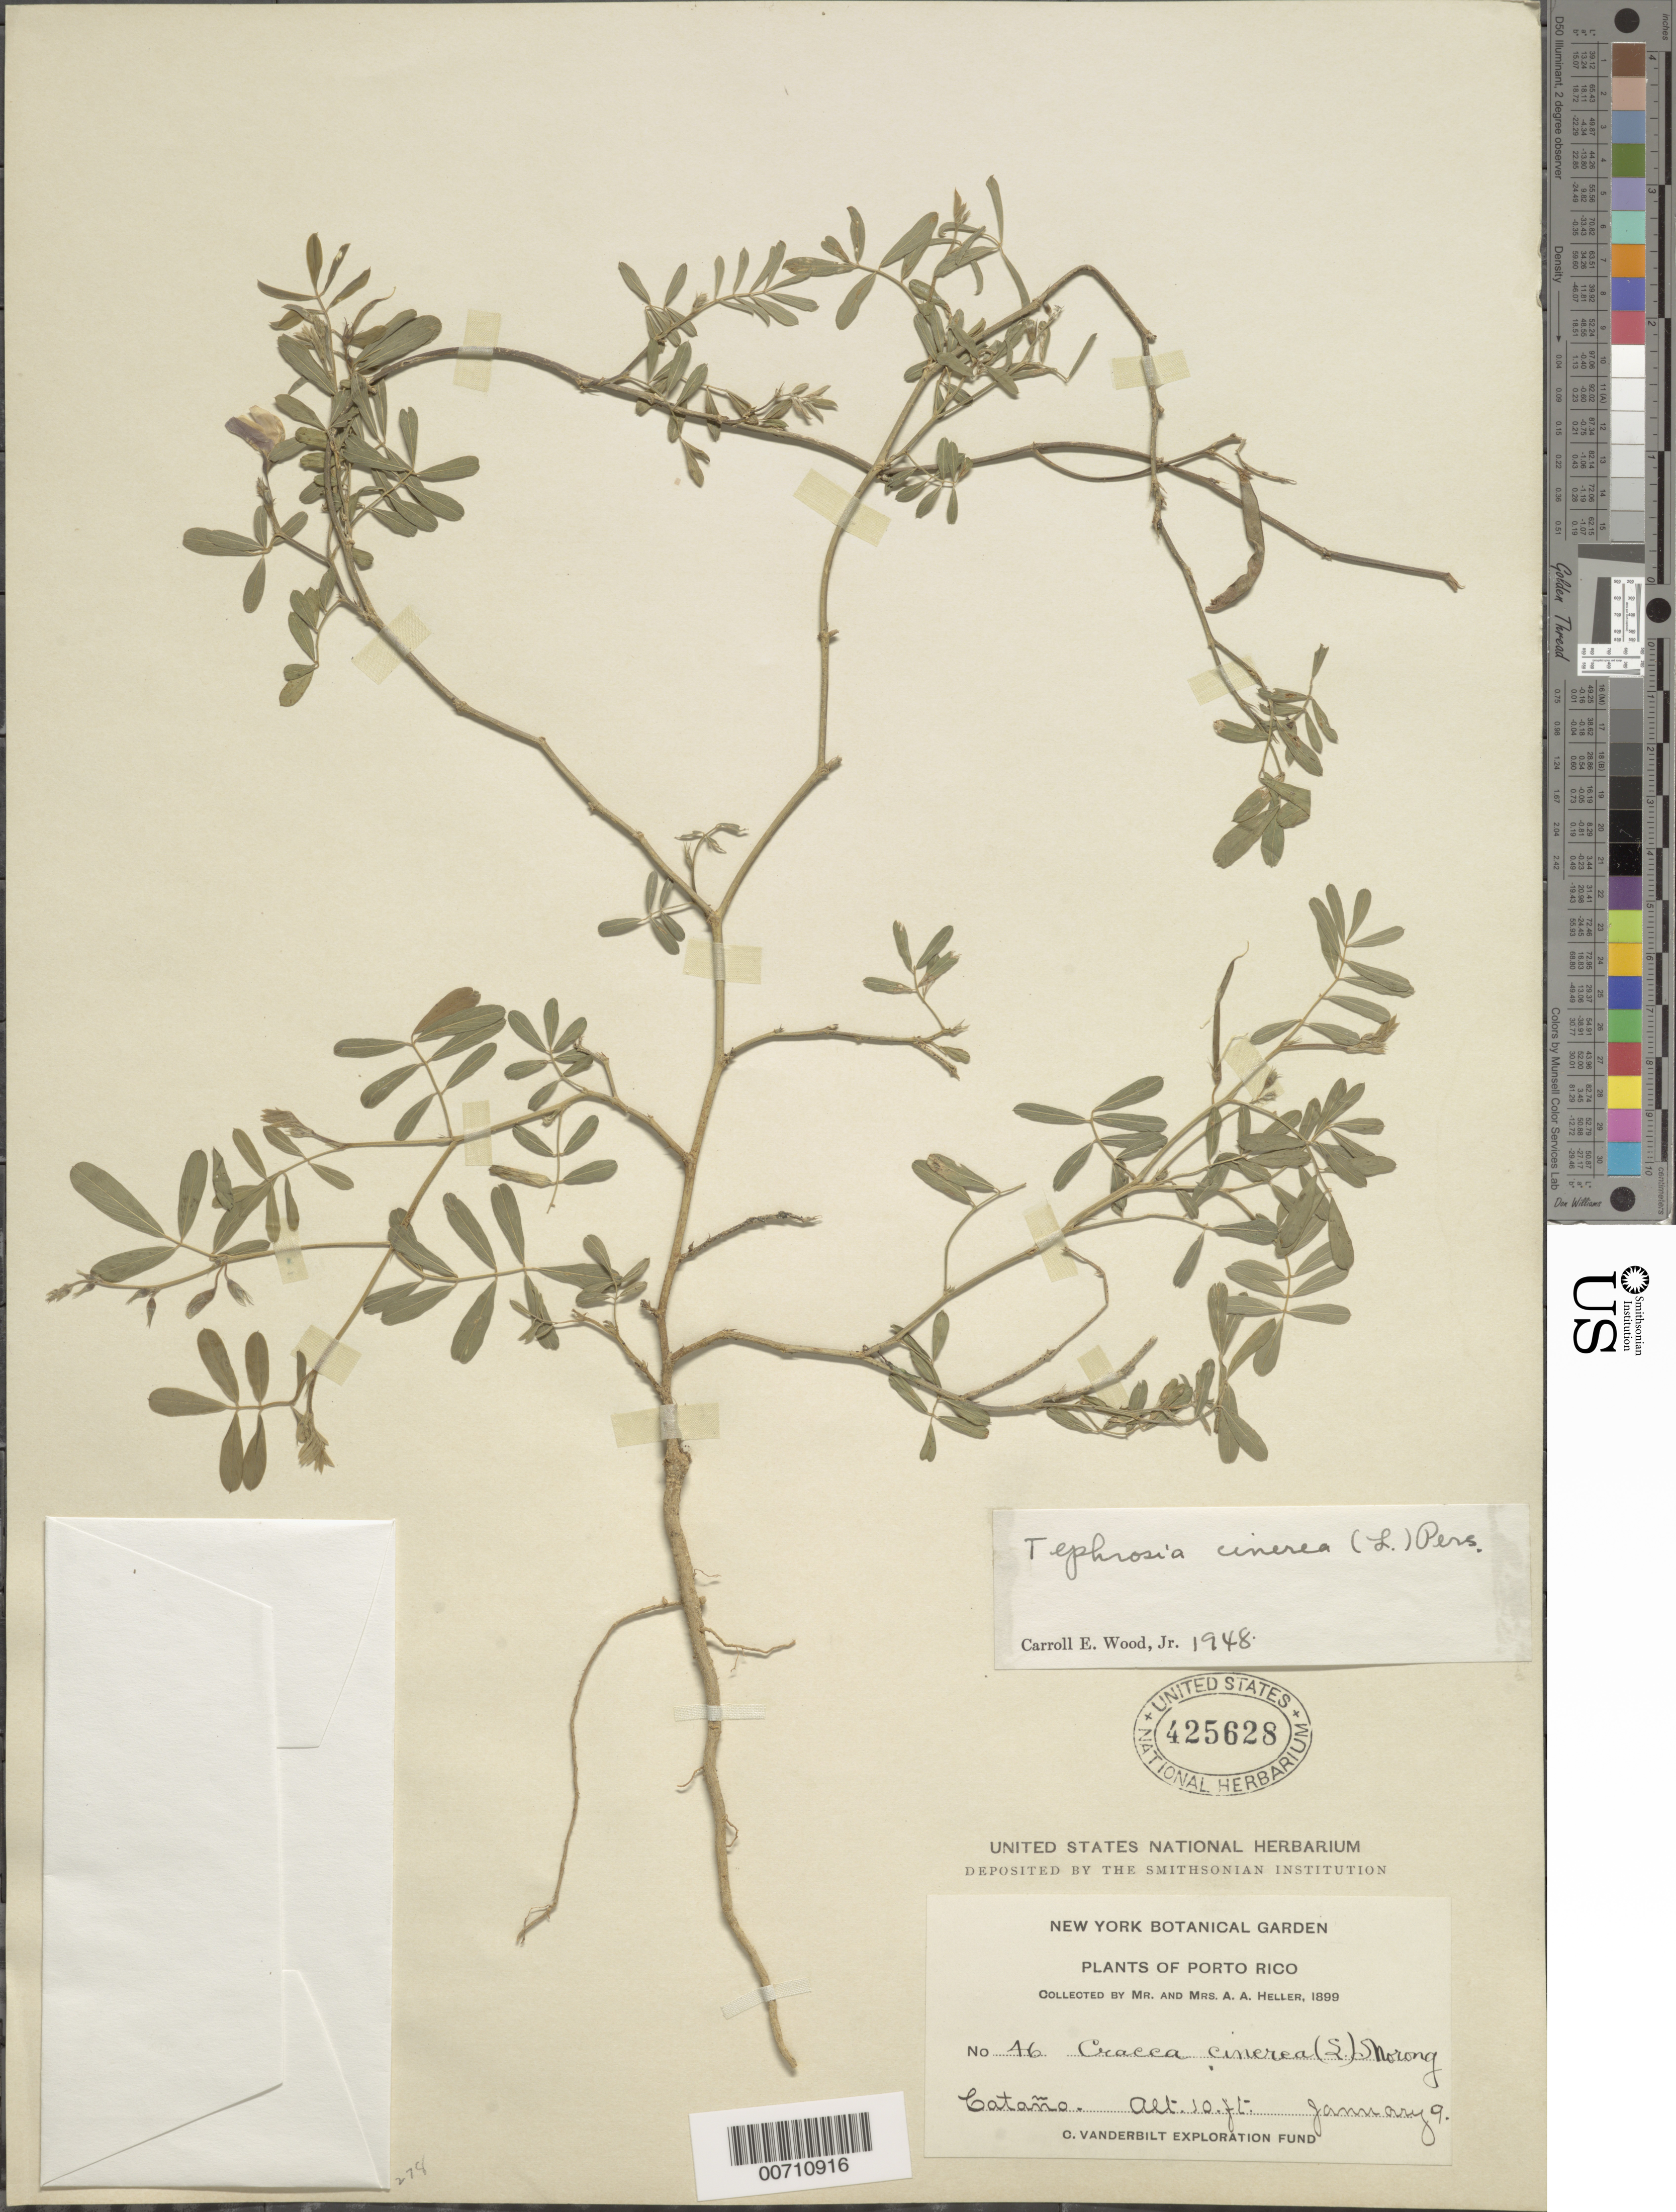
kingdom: Plantae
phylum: Tracheophyta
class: Magnoliopsida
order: Fabales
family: Fabaceae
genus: Tephrosia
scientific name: Tephrosia cinerea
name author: (L.) Pers.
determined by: Wood, C. E., Jr.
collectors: A. A. Heller & -- Heller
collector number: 46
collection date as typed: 09 Jan 1899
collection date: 1899-01-09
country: Puerto Rico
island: Greater Antilles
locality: Catano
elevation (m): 3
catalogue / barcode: US 425628